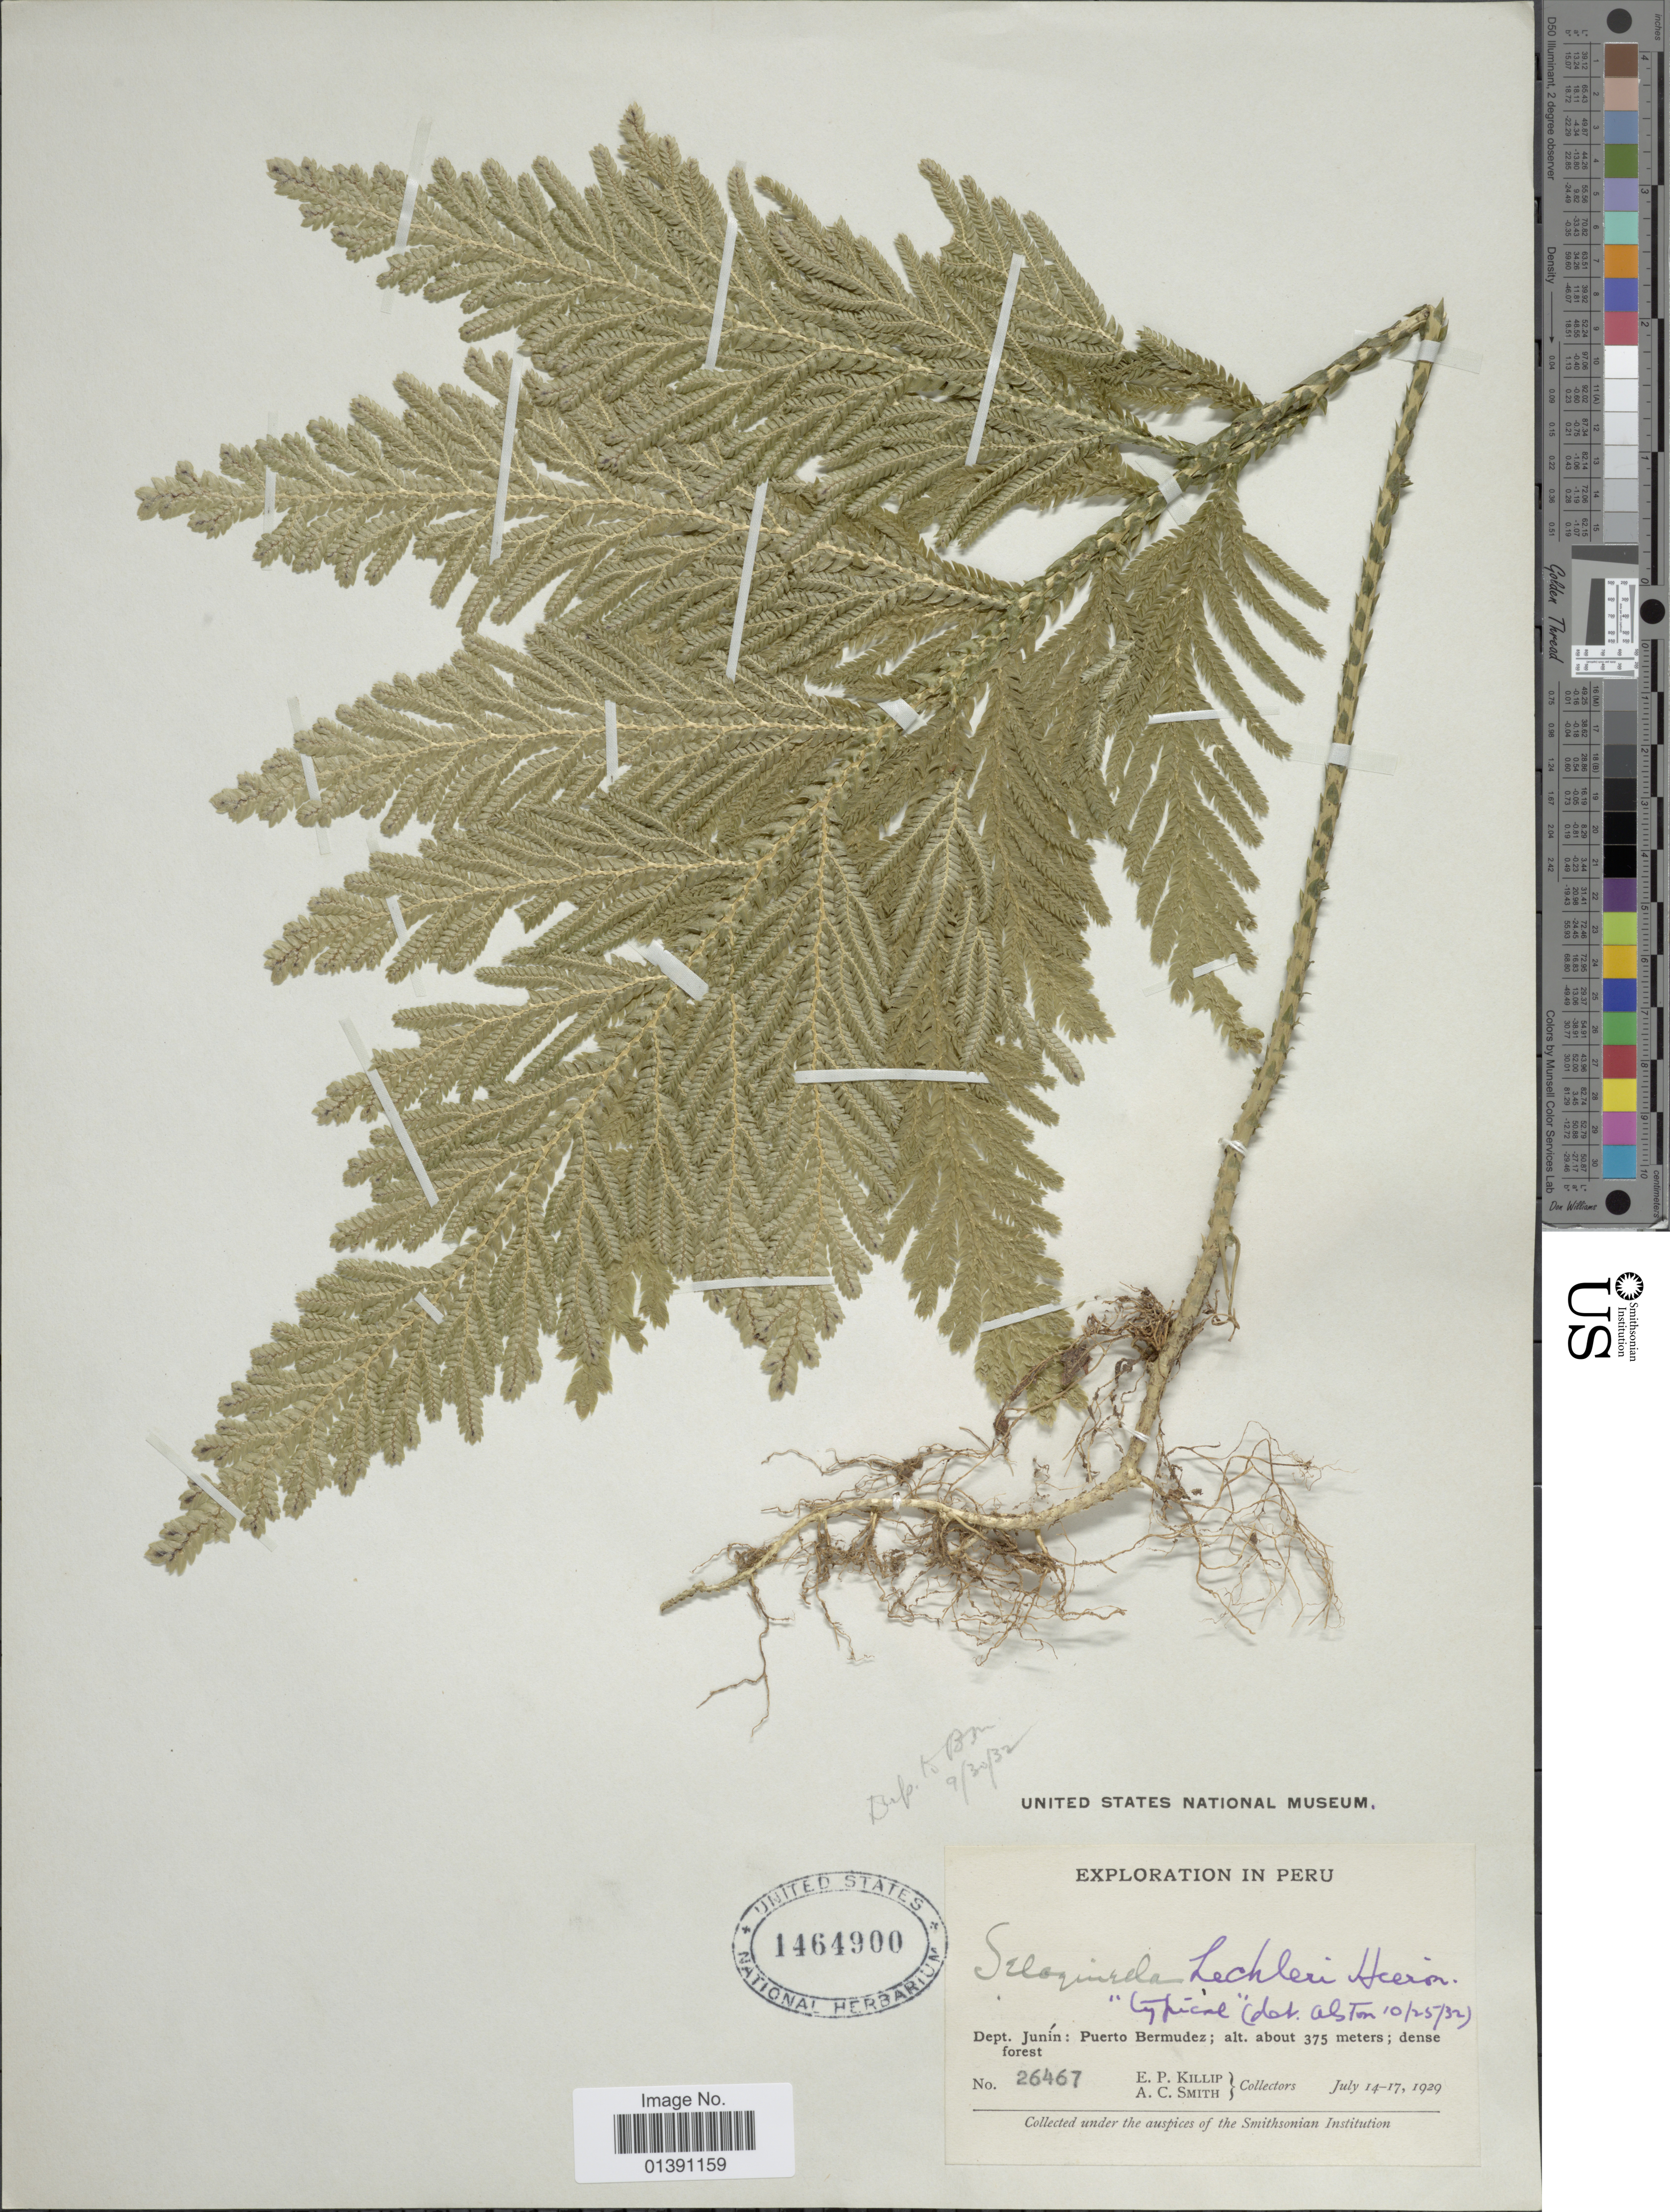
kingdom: Plantae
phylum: Tracheophyta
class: Lycopodiopsida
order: Selaginellales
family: Selaginellaceae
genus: Selaginella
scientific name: Selaginella lechleri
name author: Hieron.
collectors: E. P. Killip & A. C. Smith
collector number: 26467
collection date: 1929-07-14/1929-07-17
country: Peru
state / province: Junín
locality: Puerto Bermudez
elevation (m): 375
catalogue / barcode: US 1464900